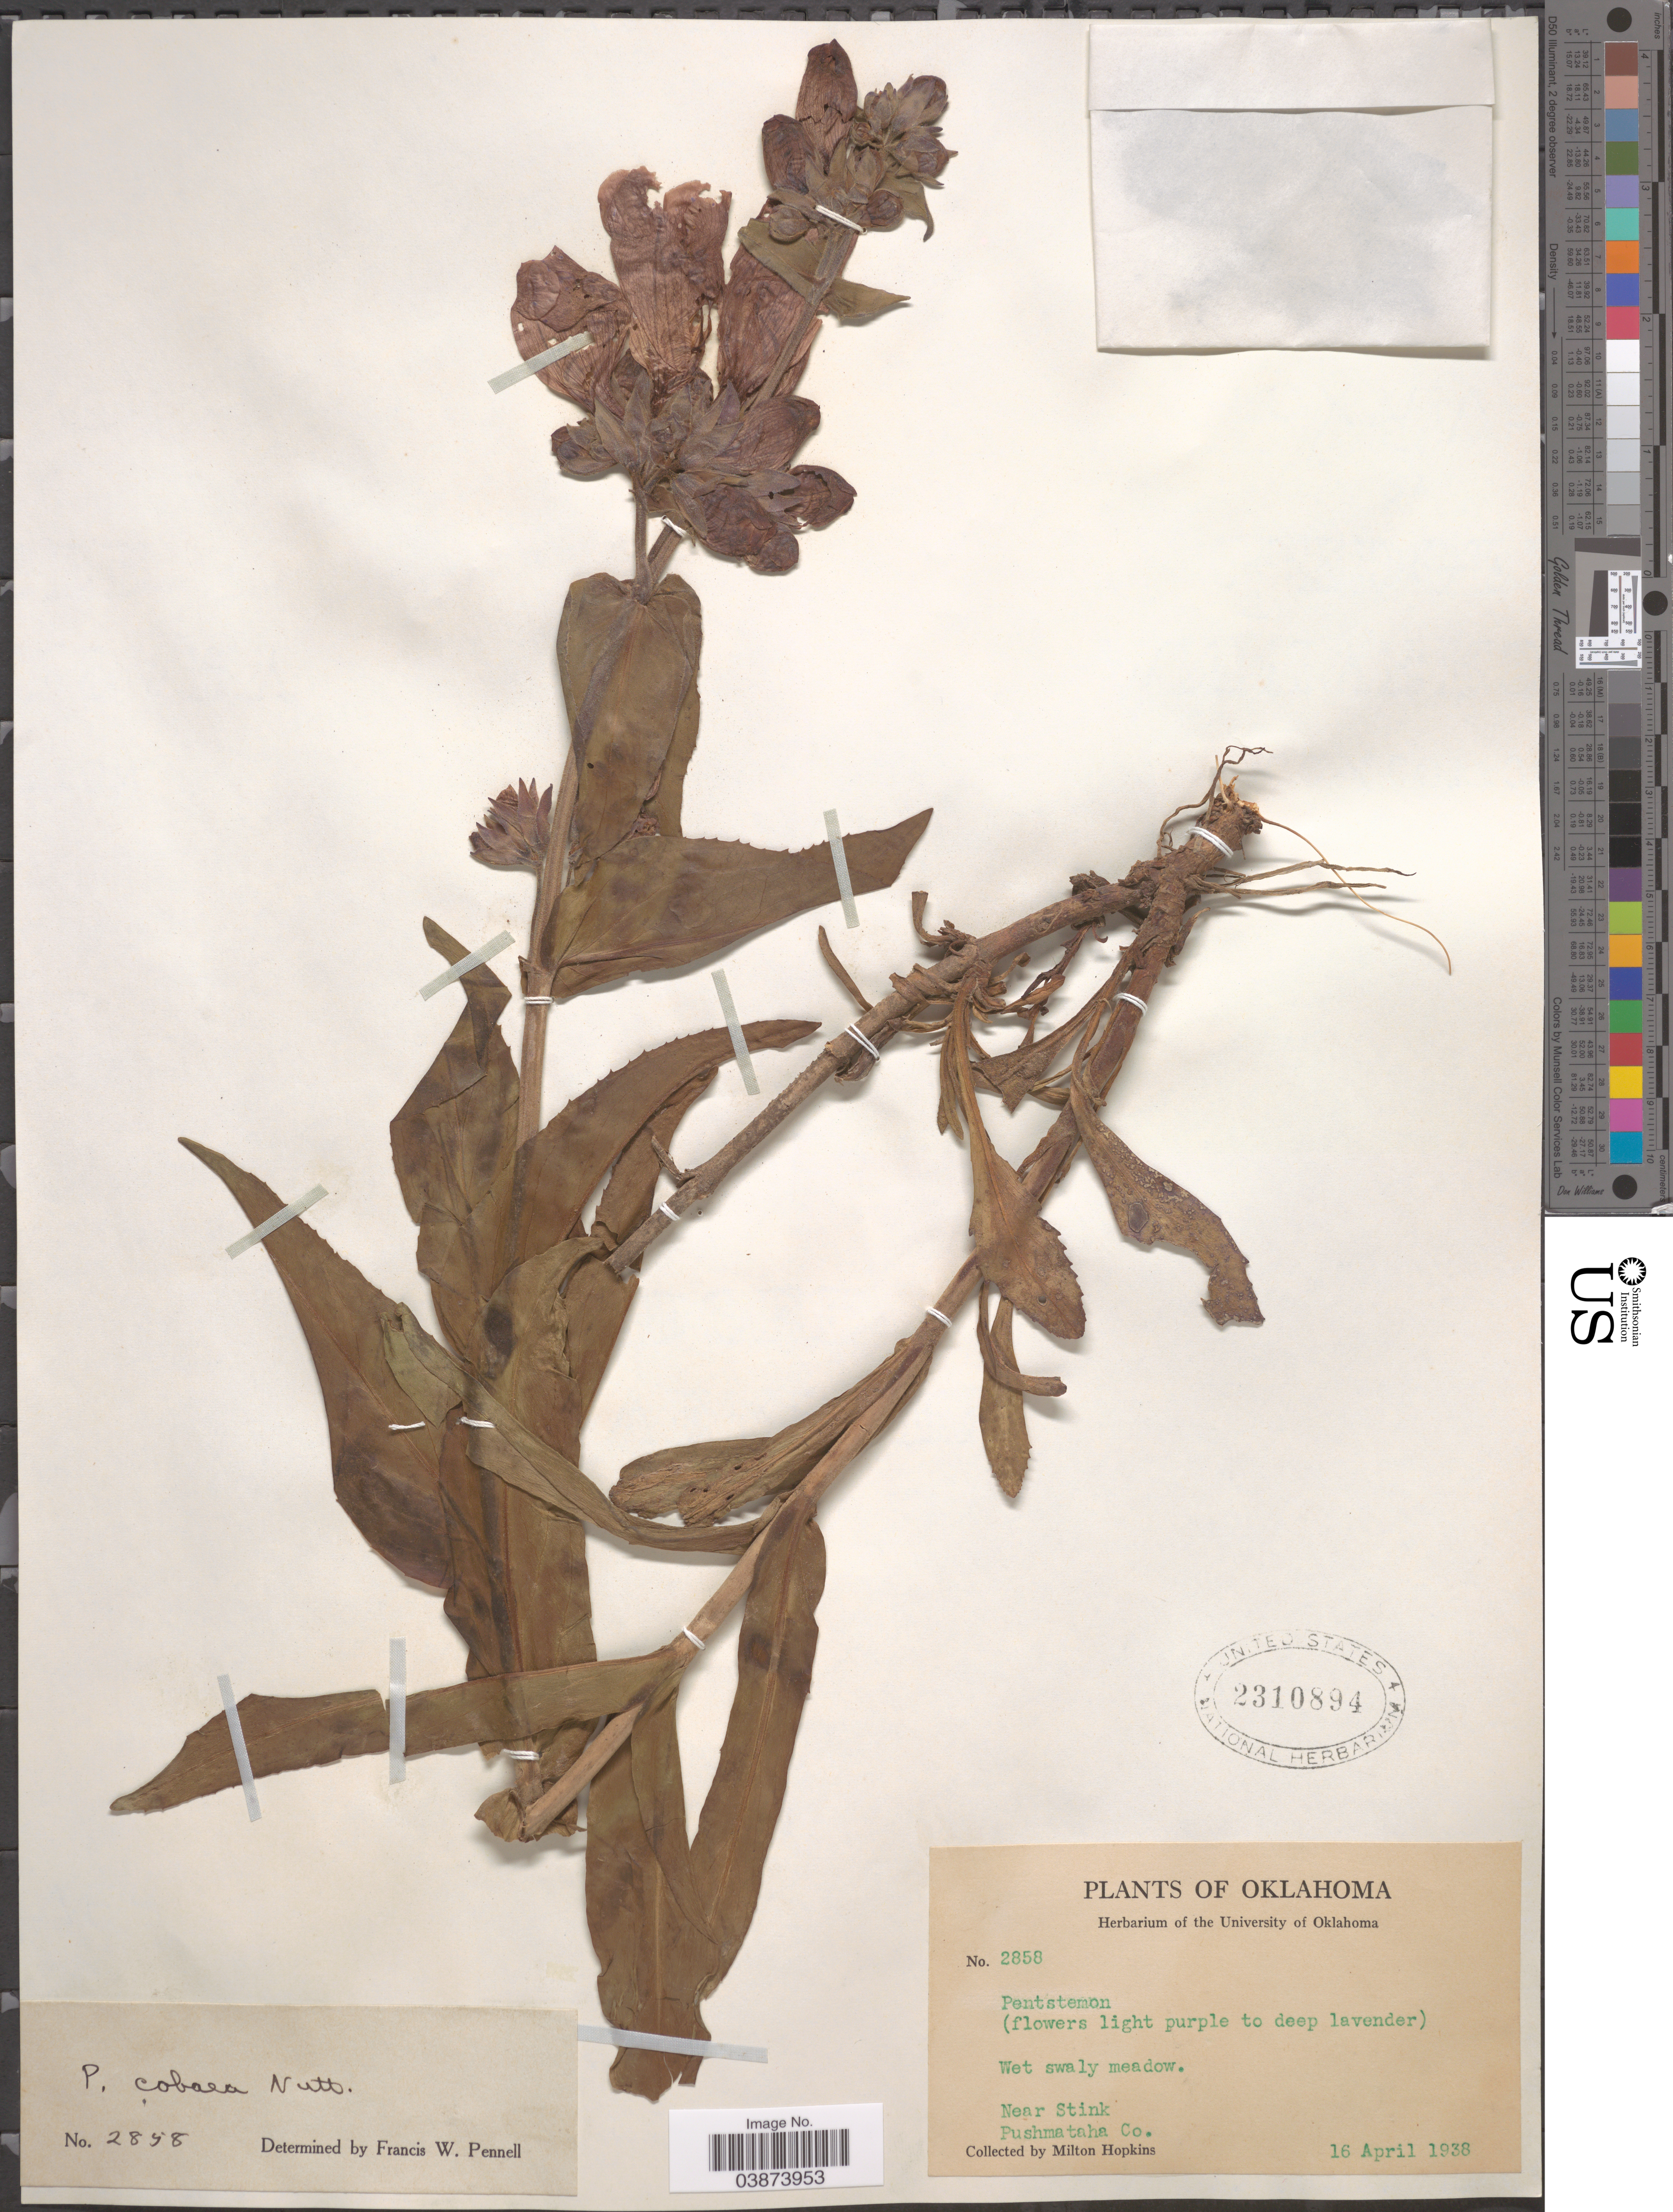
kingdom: Plantae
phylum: Tracheophyta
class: Magnoliopsida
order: Lamiales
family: Plantaginaceae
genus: Penstemon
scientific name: Penstemon cobaea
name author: (Nutt.)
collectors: M. Hopkins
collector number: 2858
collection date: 1938-04-16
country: United States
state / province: Oklahoma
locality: Wet smaly meadow. Near Stink. Pushmataha Co.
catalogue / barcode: US 2310894